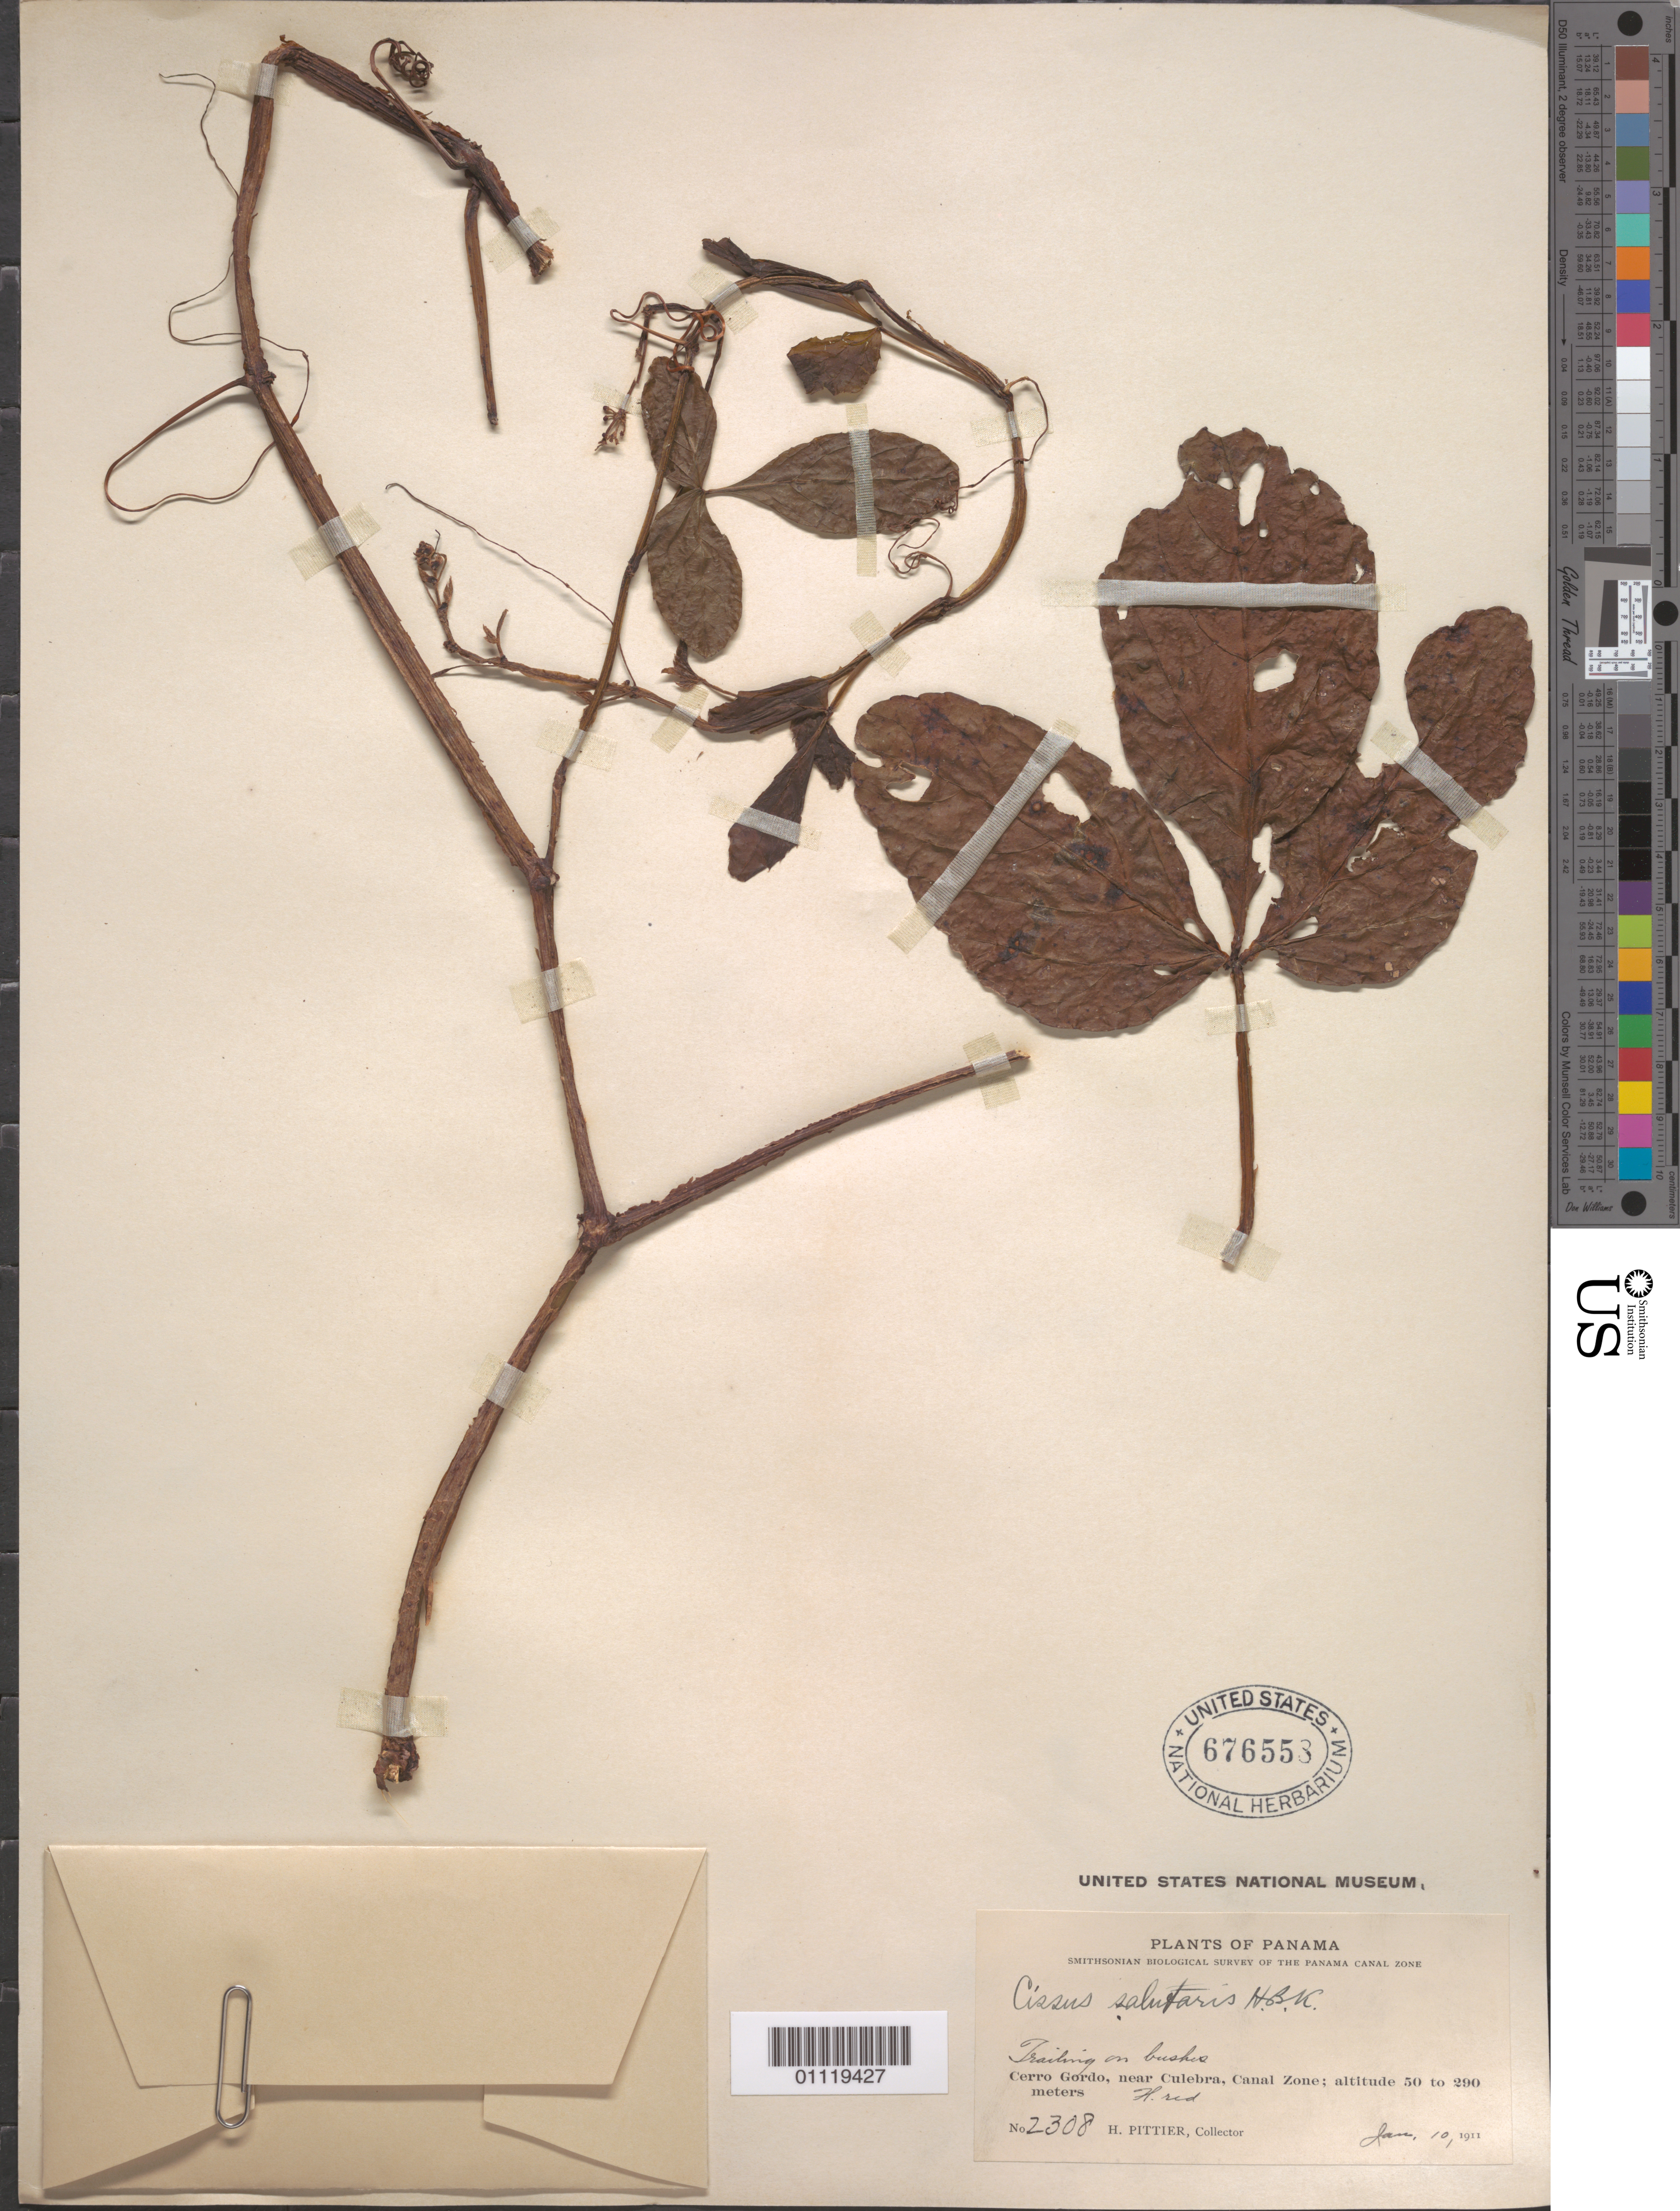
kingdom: Plantae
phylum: Tracheophyta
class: Magnoliopsida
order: Vitales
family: Vitaceae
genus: Cissus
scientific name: Cissus erosa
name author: Rich.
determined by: Wen, Jun, (BOT), Smithsonian Institution - National Museum of Natural History (UNITED STATES)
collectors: H. F. Pittier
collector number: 2308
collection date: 1911-01-10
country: Panama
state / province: Panamá Oeste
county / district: Canal Zone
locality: Cerro Gordo, near Culebra.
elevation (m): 50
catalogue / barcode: US 676558